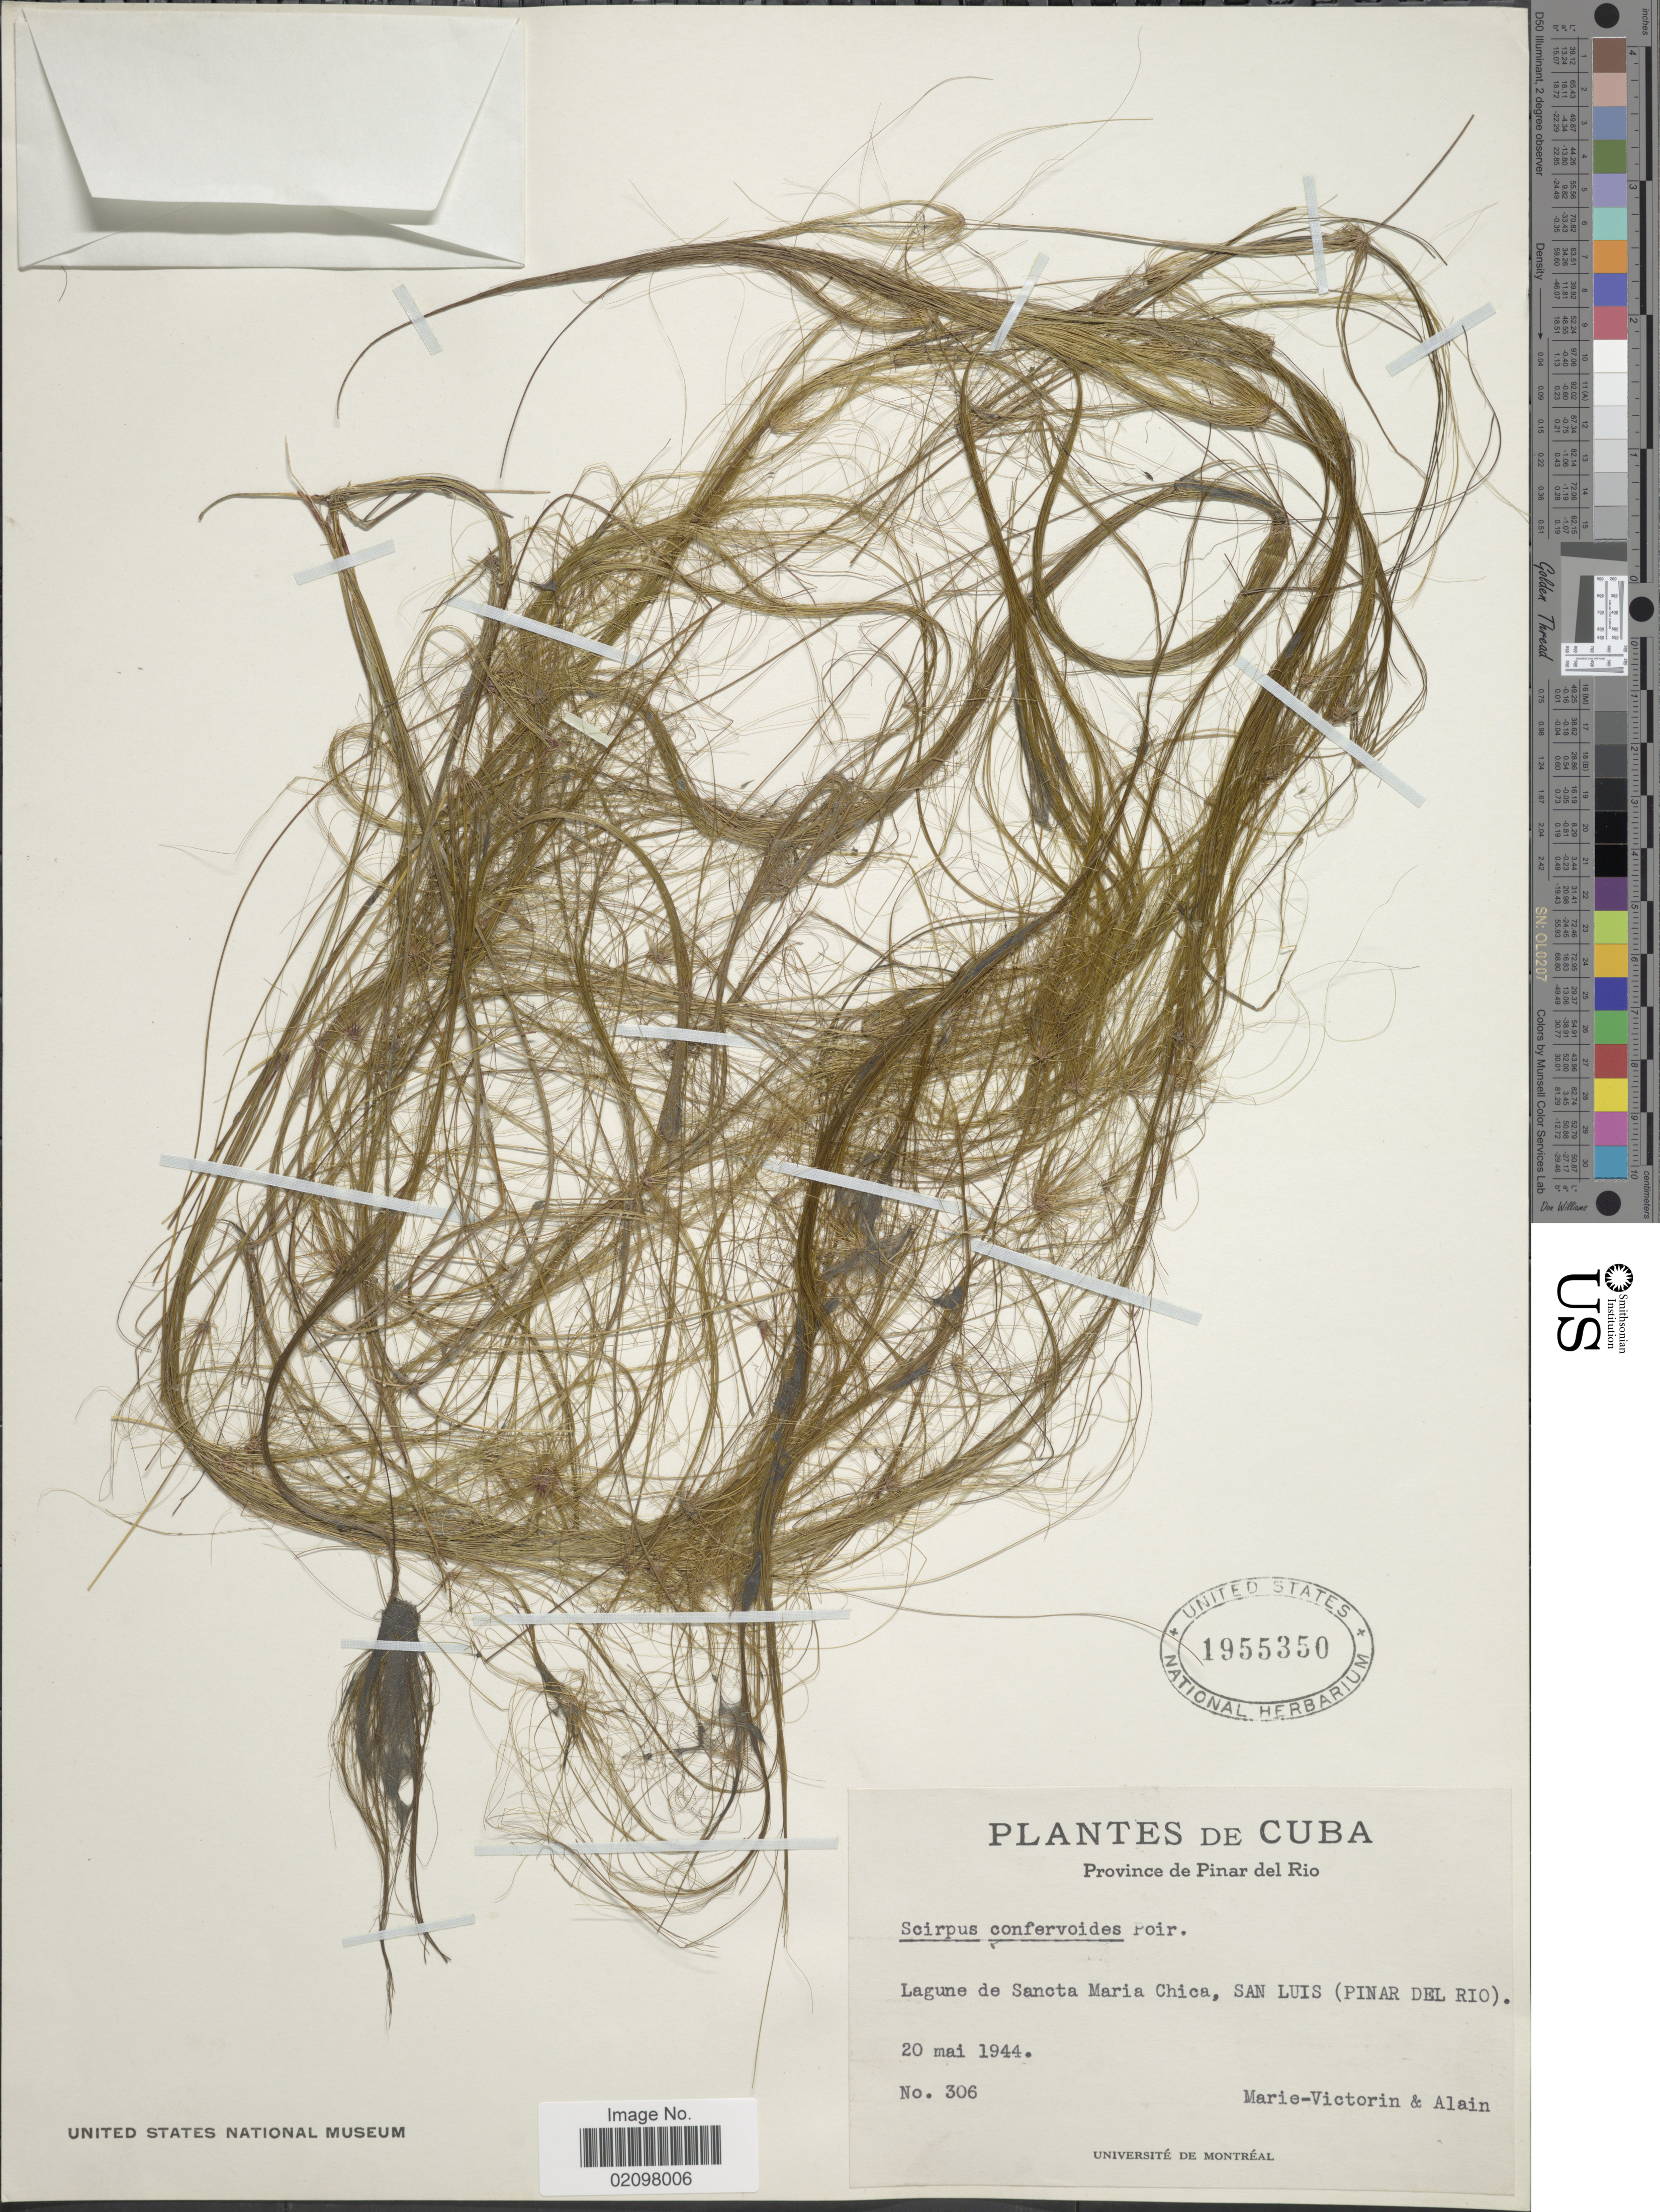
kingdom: Plantae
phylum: Tracheophyta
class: Liliopsida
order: Poales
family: Cyperaceae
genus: Eleocharis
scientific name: Eleocharis confervoides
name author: (Poir.) Steud.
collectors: -. Marie-Victorin & Alain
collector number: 306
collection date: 1944-05-20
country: Cuba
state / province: Pinar del Río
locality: Lagune de Sancta Maria Chica, San Luis (Pinar Del Rio)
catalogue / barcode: US 1955350